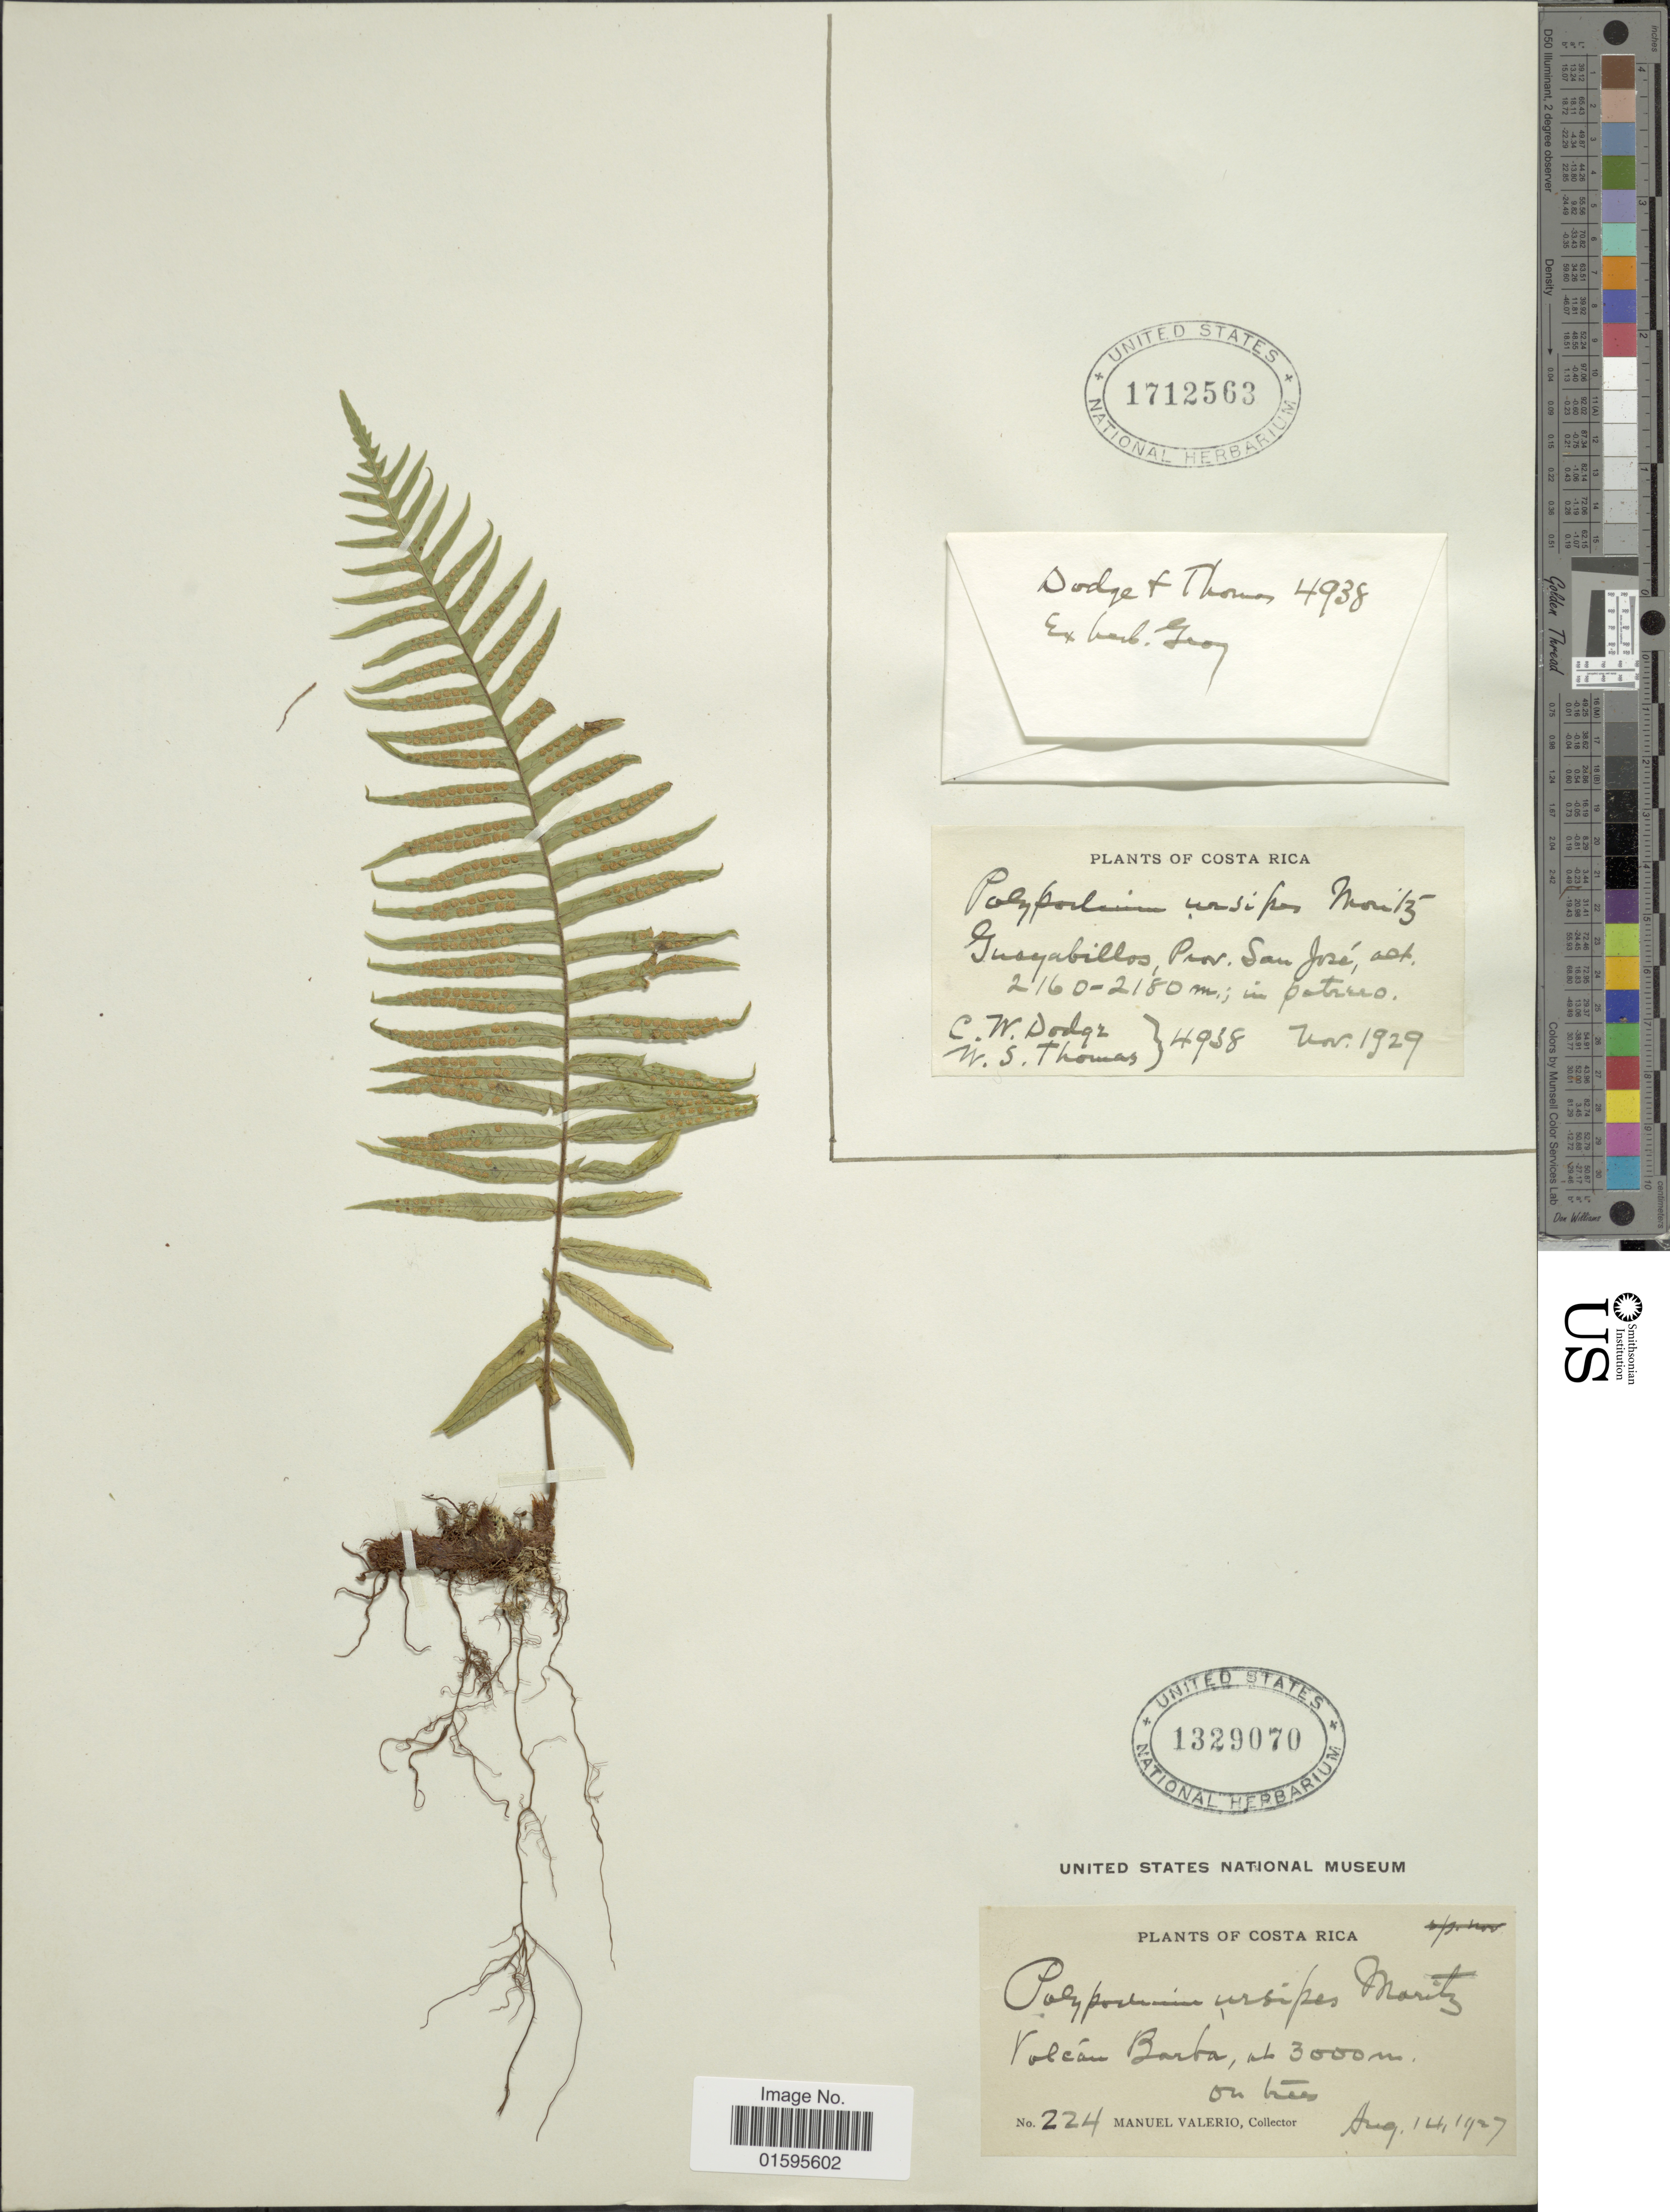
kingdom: Plantae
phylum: Tracheophyta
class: Polypodiopsida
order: Polypodiales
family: Polypodiaceae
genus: Polypodium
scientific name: Polypodium ursipes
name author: Moritz ex C. Chr.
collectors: C. Dodge & W. S. Thomas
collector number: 4938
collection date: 1929-11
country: Costa Rica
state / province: San José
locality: Guayabillos, prov. San José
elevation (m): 2160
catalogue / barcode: US 1712563